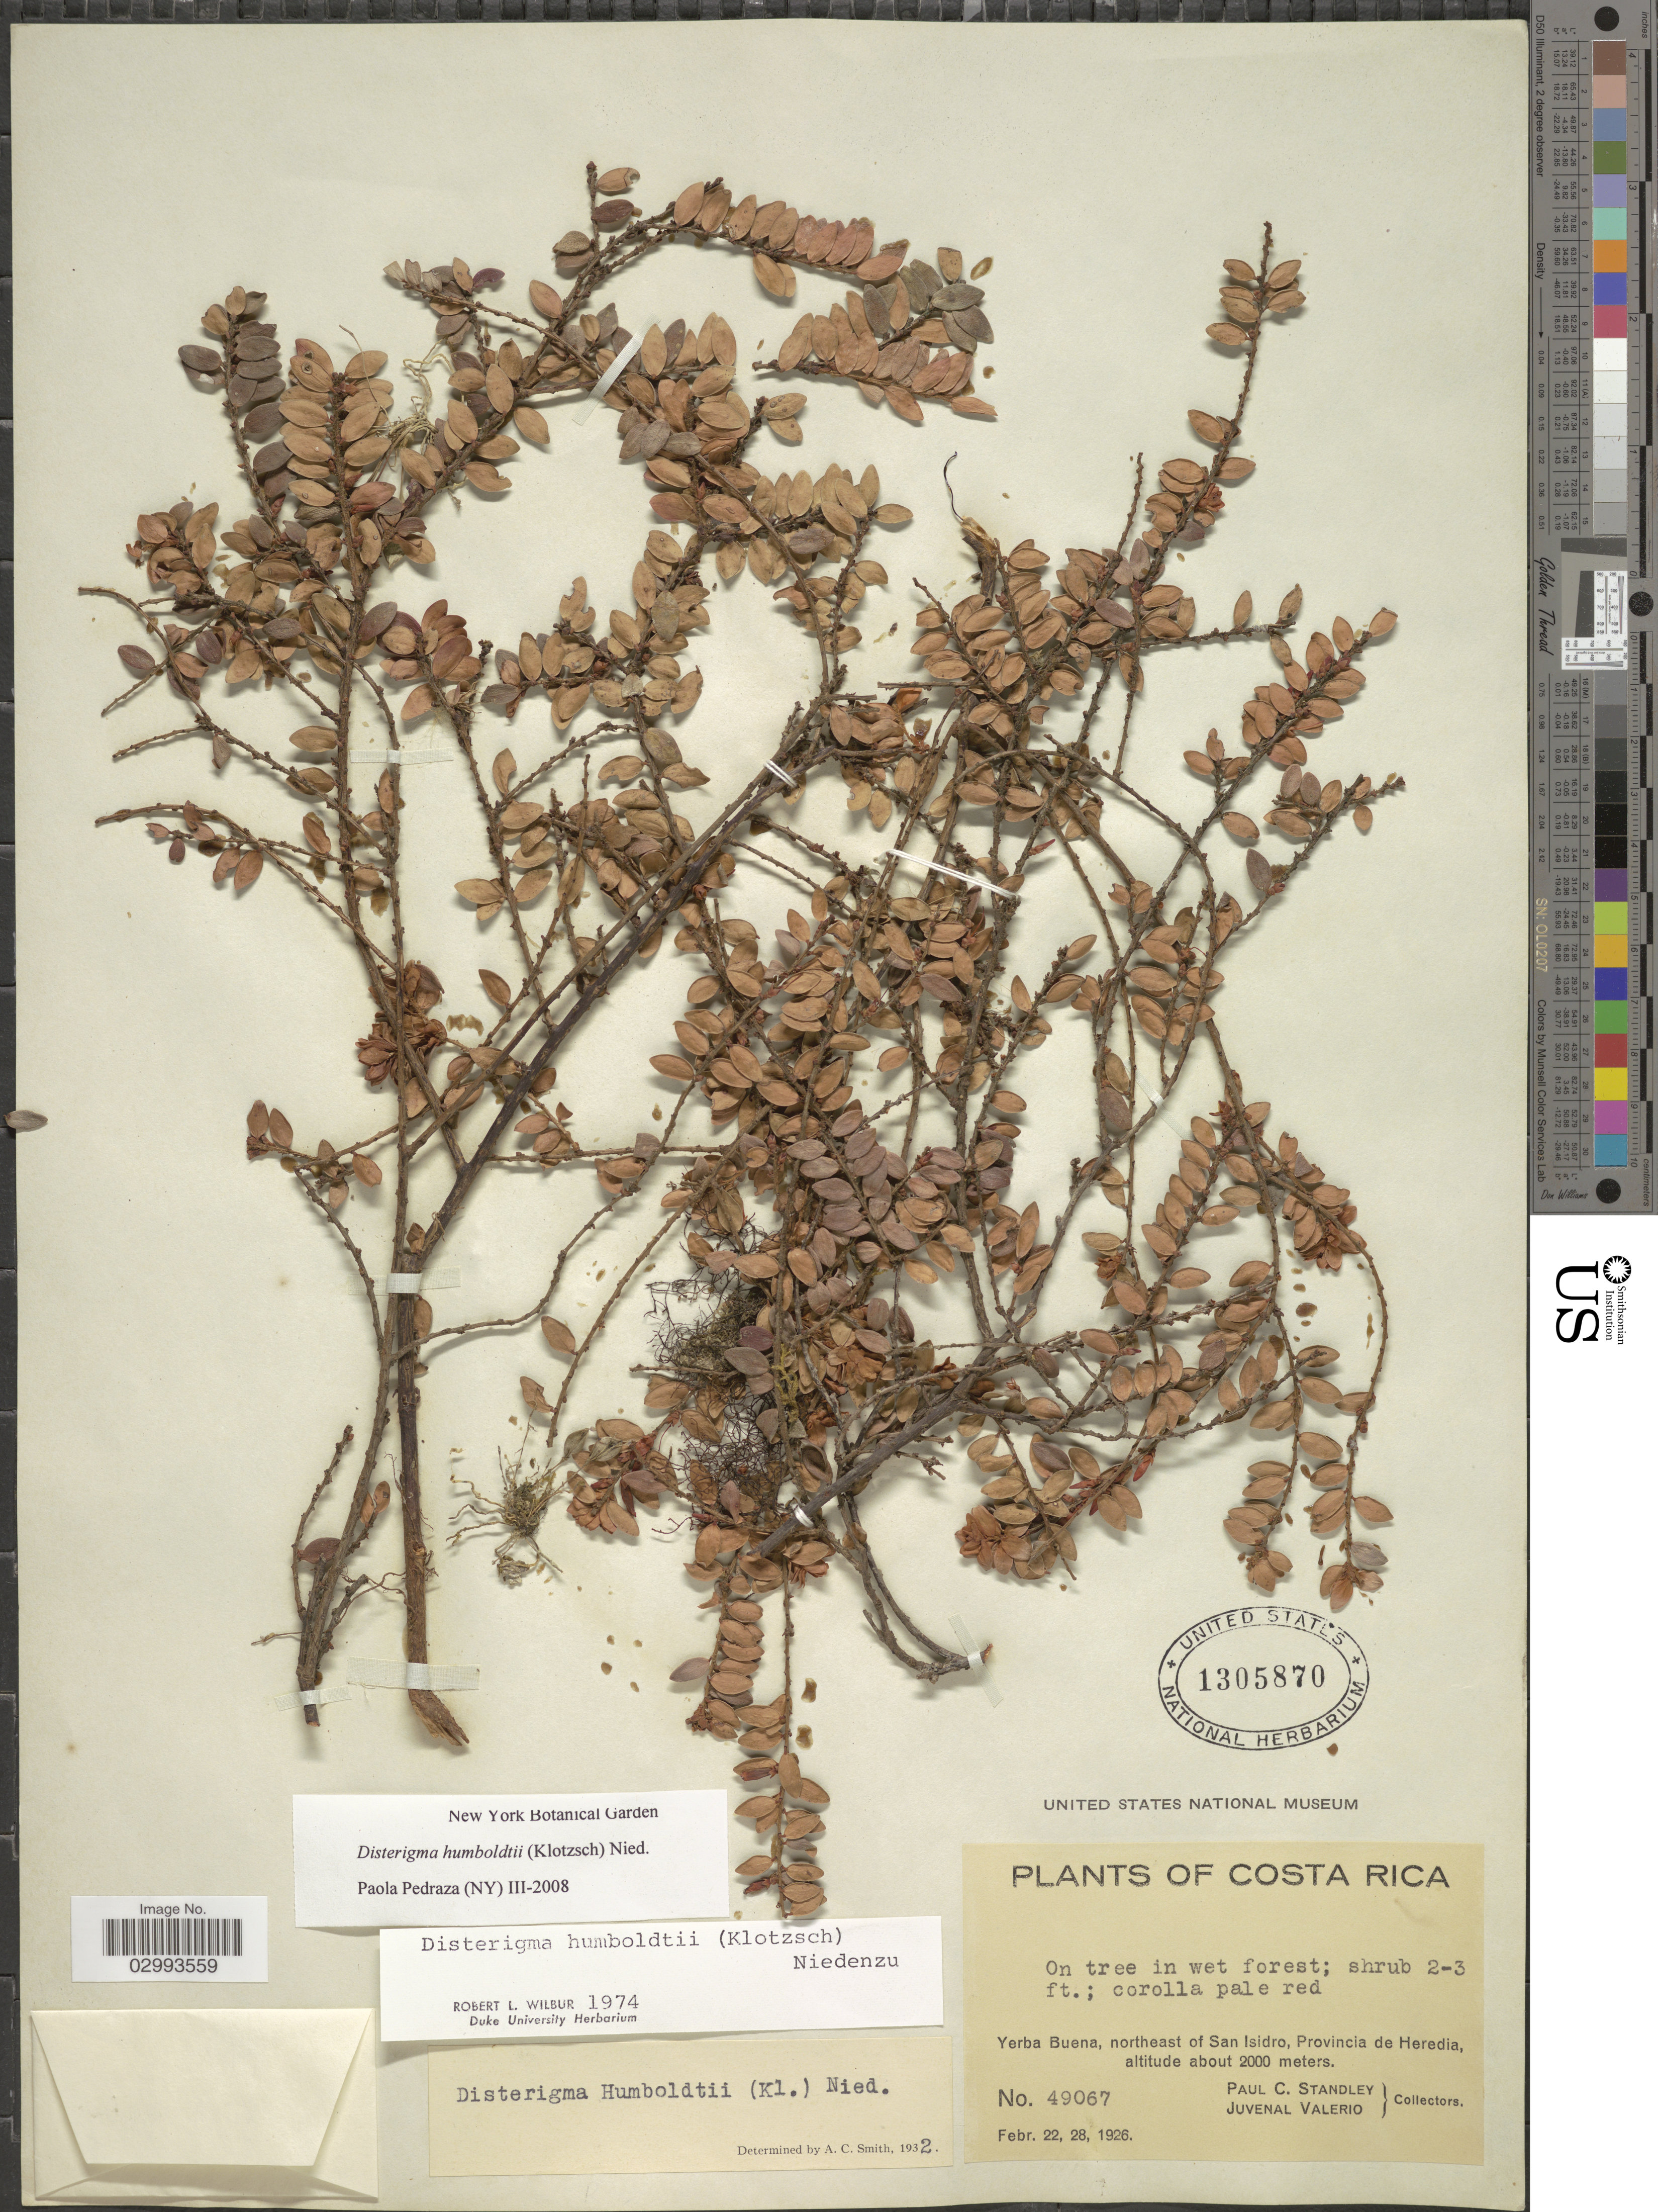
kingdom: Plantae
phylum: Tracheophyta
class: Magnoliopsida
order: Ericales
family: Ericaceae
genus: Disterigma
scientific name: Disterigma humboldtii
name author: (Klotzsch) Nied.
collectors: P. C. Standley & J. Valerio R.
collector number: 49067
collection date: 1926-02-22/1926-02-28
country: Costa Rica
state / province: Heredia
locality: Yerba Buena, northeast of San Isidro.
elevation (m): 2000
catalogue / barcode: US 1305870